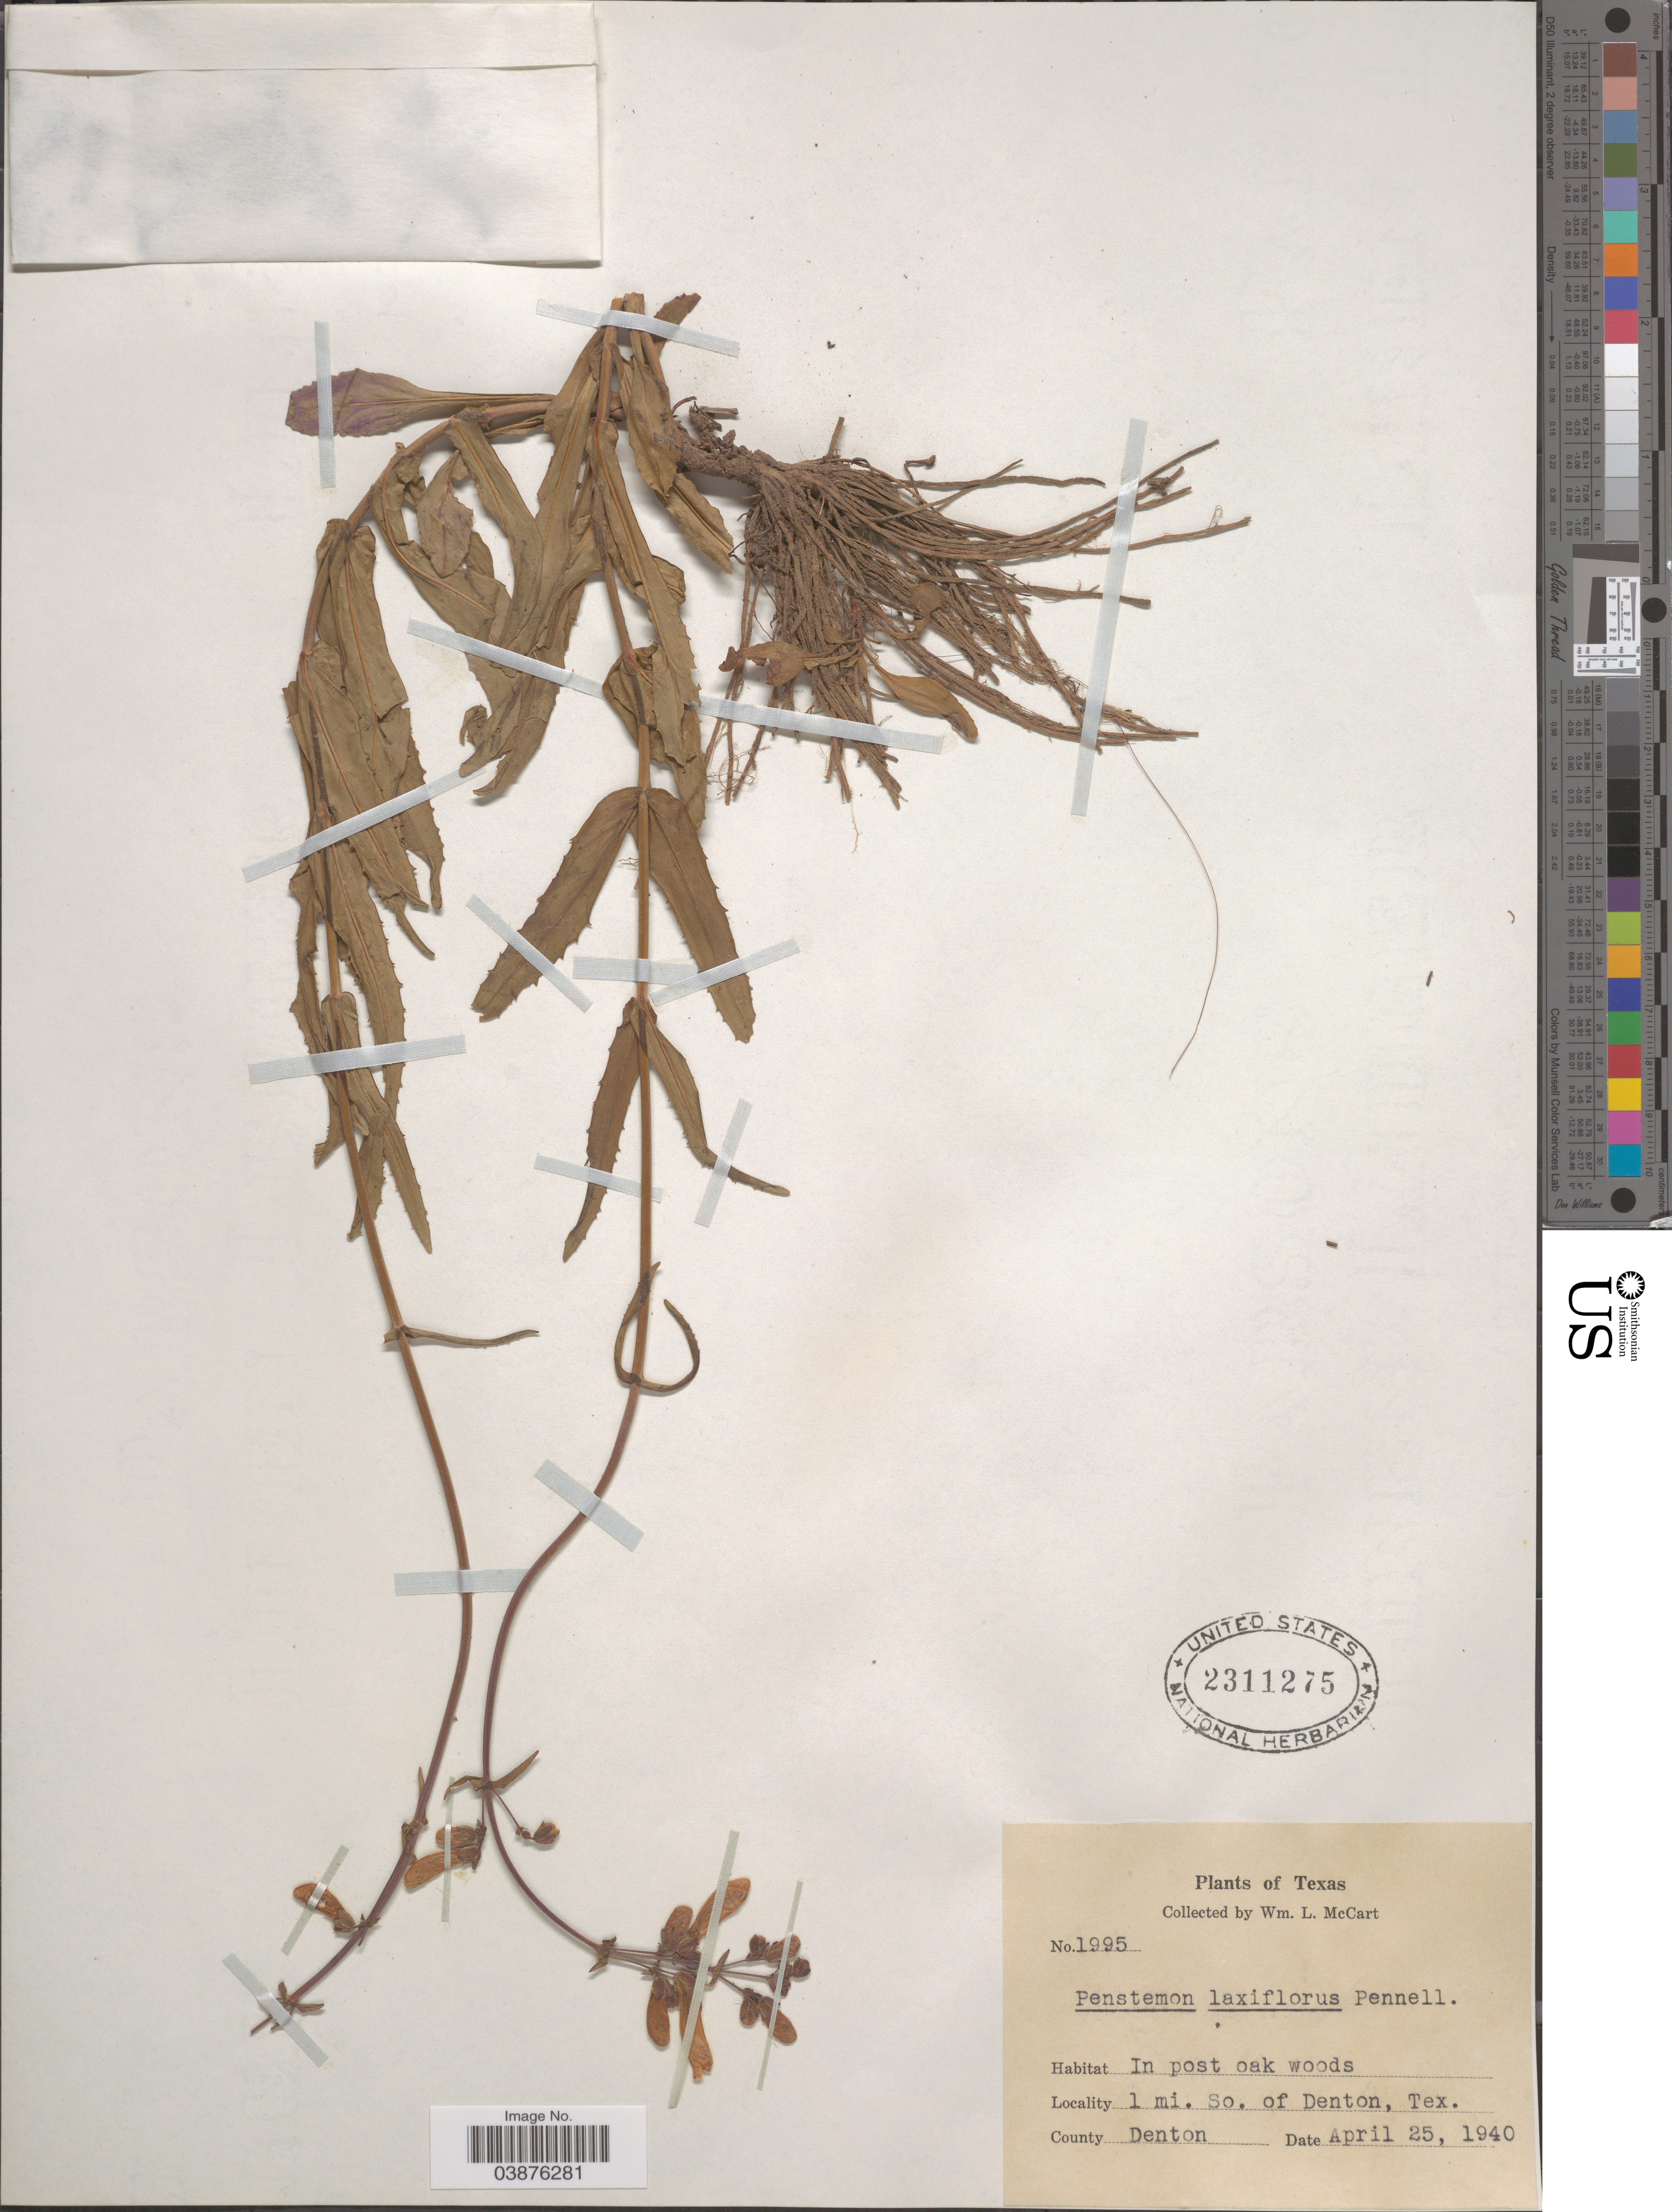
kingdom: Plantae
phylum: Tracheophyta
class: Magnoliopsida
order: Lamiales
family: Plantaginaceae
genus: Penstemon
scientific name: Penstemon laxiflorus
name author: Pennell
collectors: W. McCart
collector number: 1995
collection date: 1940-04-25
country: United States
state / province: Texas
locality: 1 mi. So. of Denton. County Denton.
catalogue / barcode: US 2311275